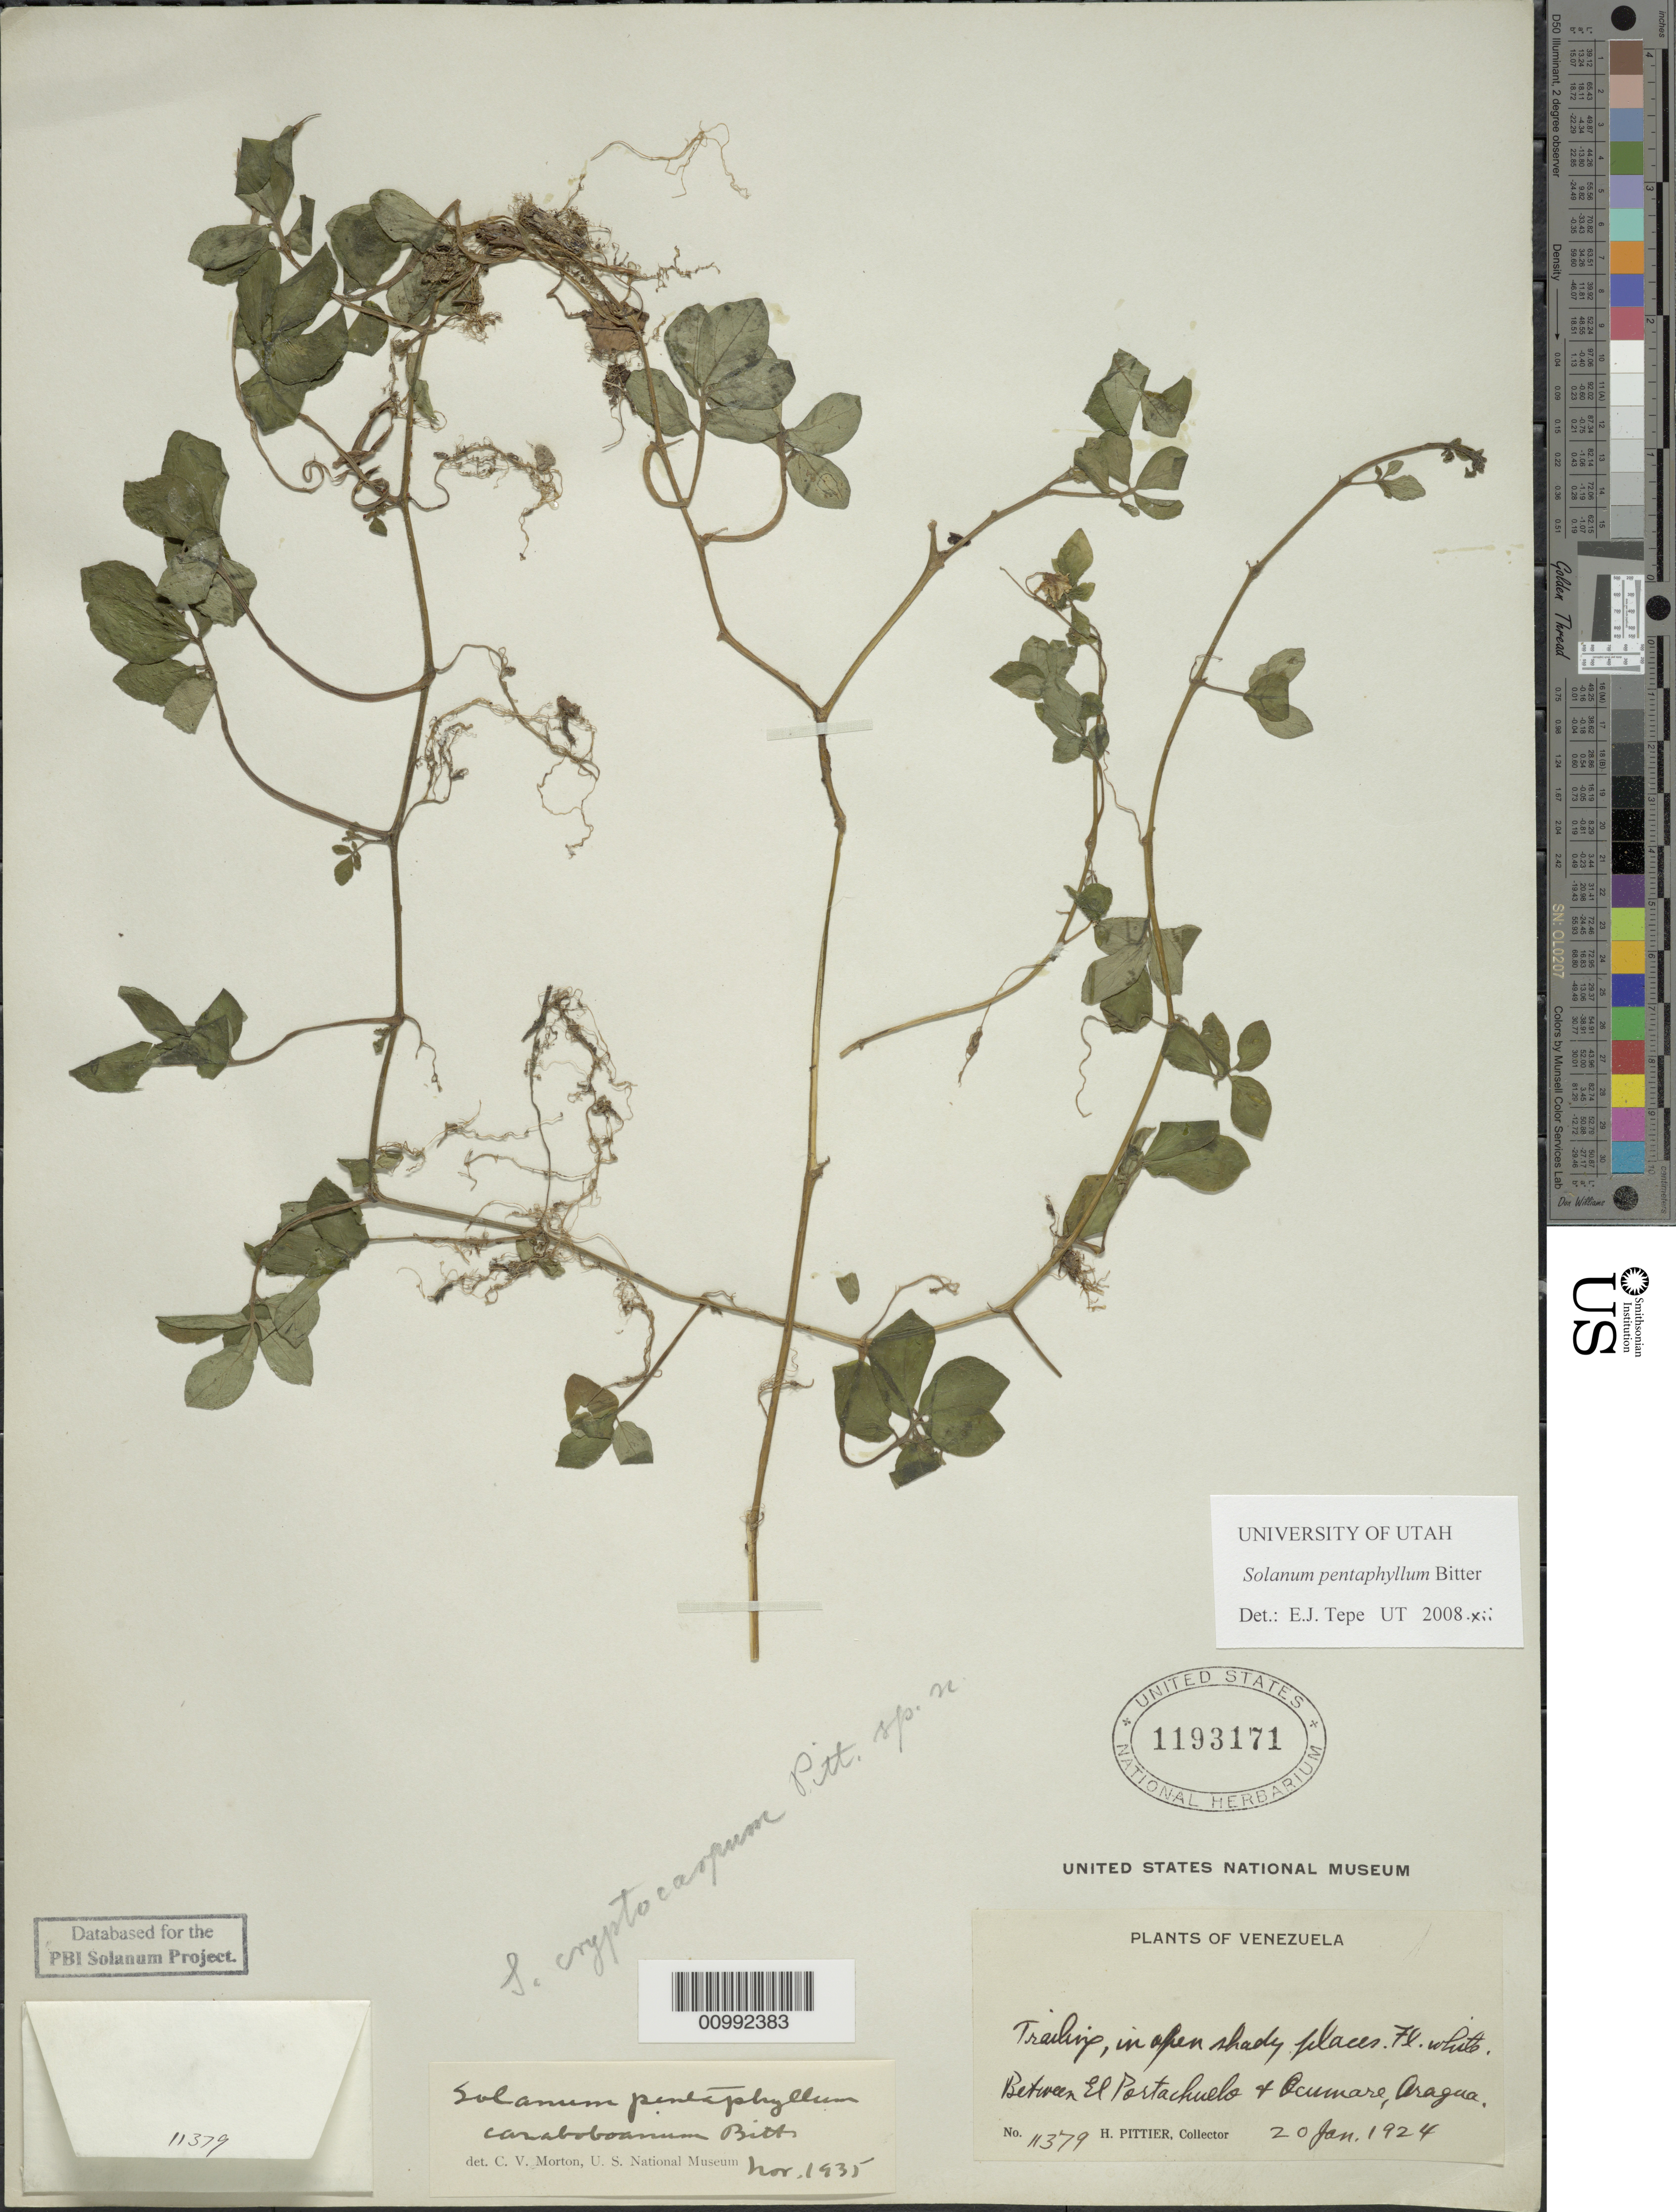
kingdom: Plantae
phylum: Tracheophyta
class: Magnoliopsida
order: Solanales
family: Solanaceae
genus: Solanum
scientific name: Solanum pentaphyllum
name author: Bitter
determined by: Tepe, E. J., (UT)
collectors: H. F. Pittier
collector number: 11379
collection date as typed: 20 Jan 1924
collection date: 1924-01-20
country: Venezuela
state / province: Aragua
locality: Between Portachuelo and Ocumare.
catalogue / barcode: US 1193171